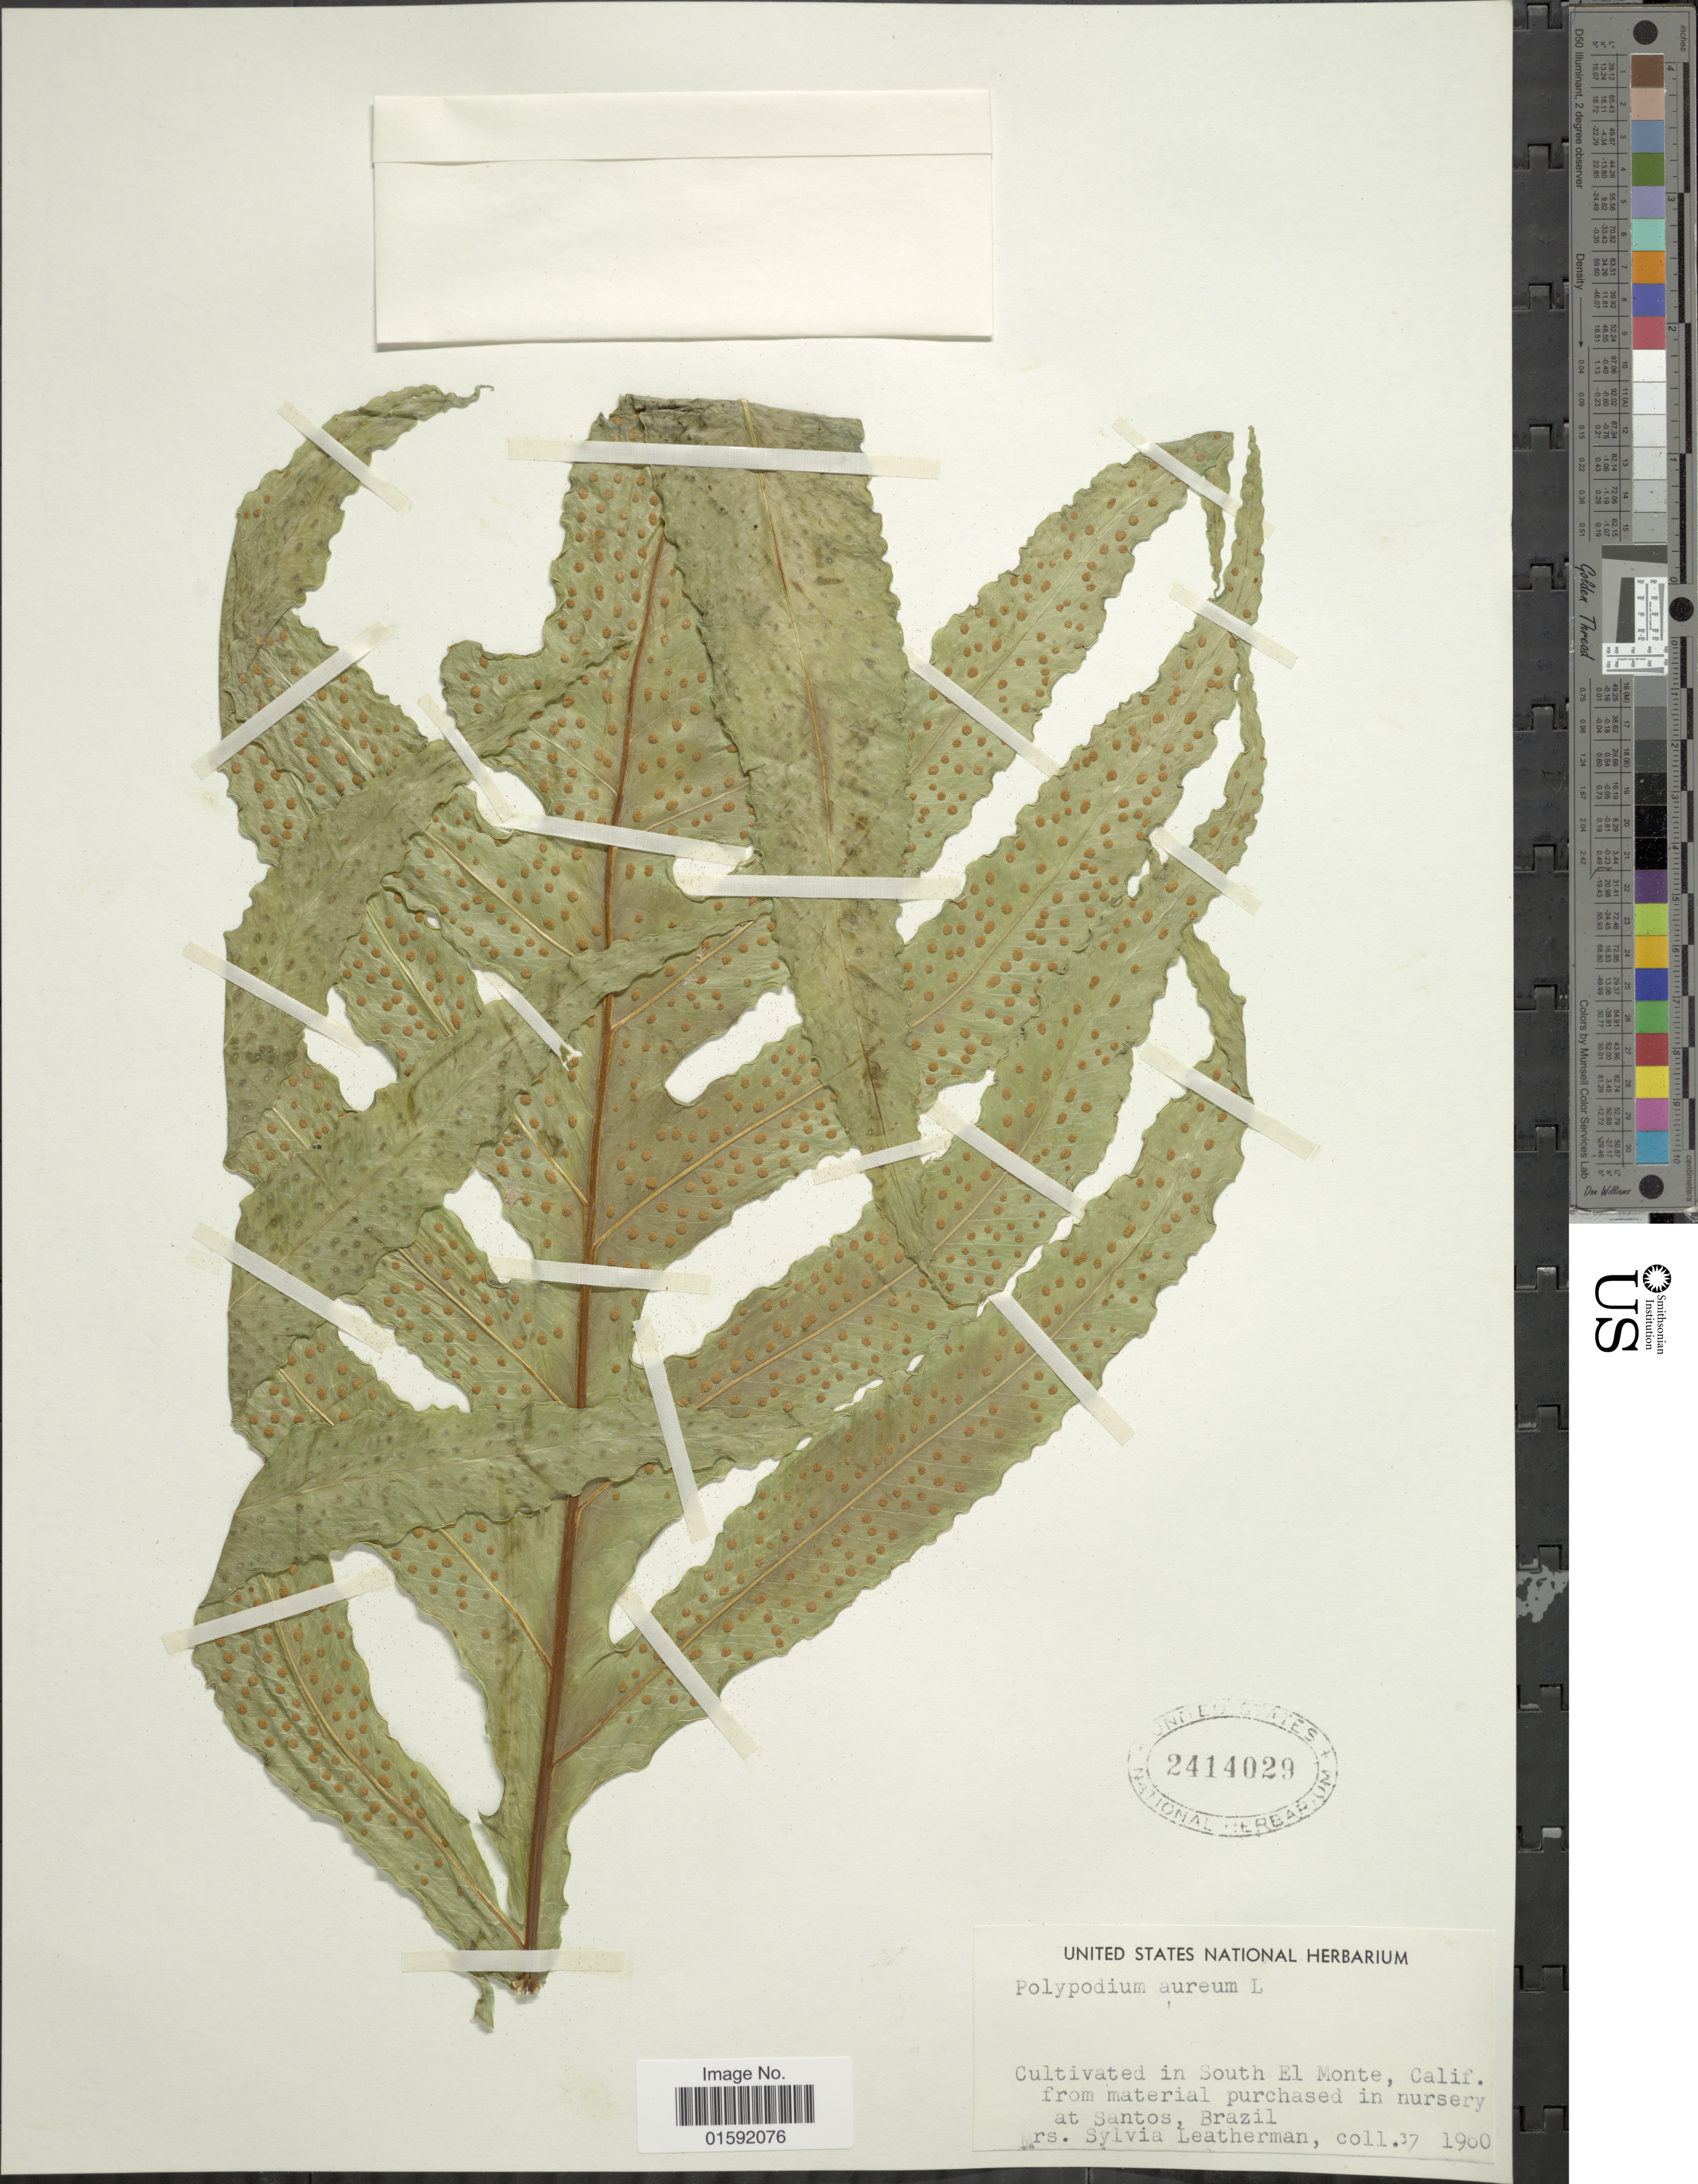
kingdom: Plantae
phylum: Tracheophyta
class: Polypodiopsida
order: Polypodiales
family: Polypodiaceae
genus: Phlebodium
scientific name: Phlebodium aureum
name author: (L.) J. Sm.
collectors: S. Leatherman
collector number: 37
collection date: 1960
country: United States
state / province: California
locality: South El Monte, from material purchased in nursery at Santos, Brazil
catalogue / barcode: US 2414029